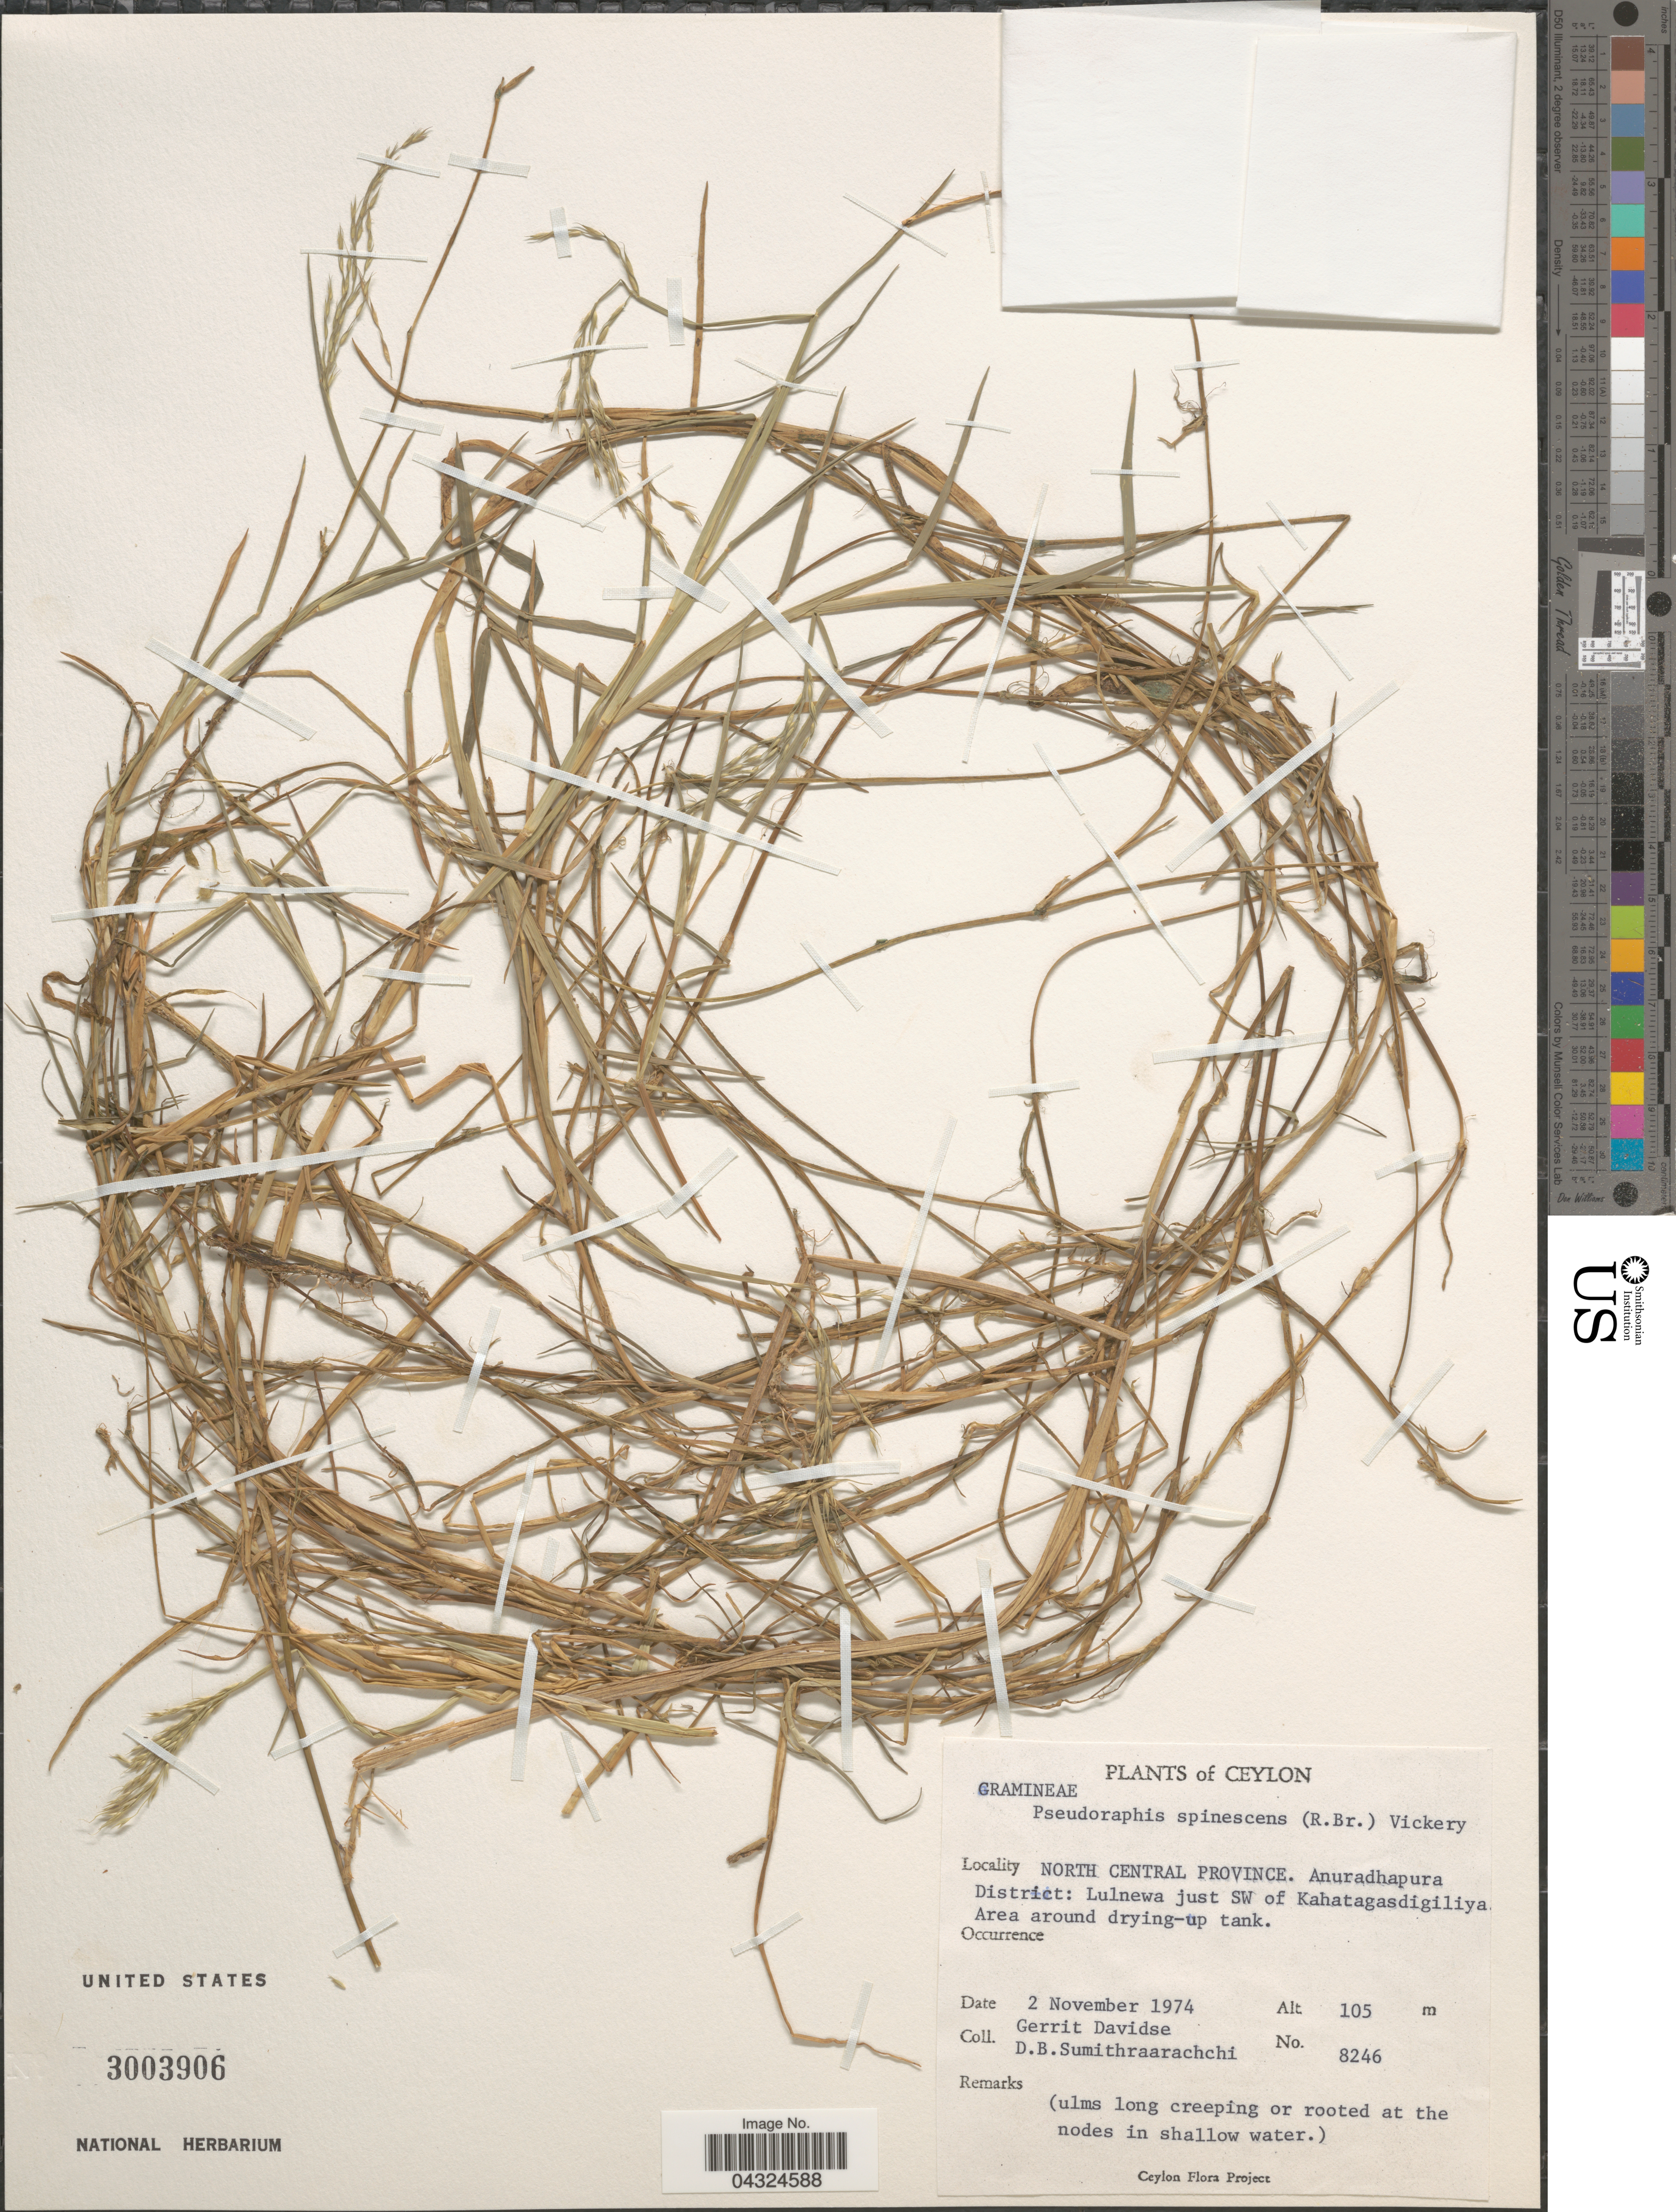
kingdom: Plantae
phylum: Tracheophyta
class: Liliopsida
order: Poales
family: Poaceae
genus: Pseudoraphis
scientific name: Pseudoraphis spinescens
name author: (R. Br.) Vickery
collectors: G. Davidse & D. B. Sumithraarachchi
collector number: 8246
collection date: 1974-11-02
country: Sri Lanka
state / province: North Central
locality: Ceylon. Anuradhapura District: Lulnewa just SW of Kahatagasdigiliya.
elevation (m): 105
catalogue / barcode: US 3003906